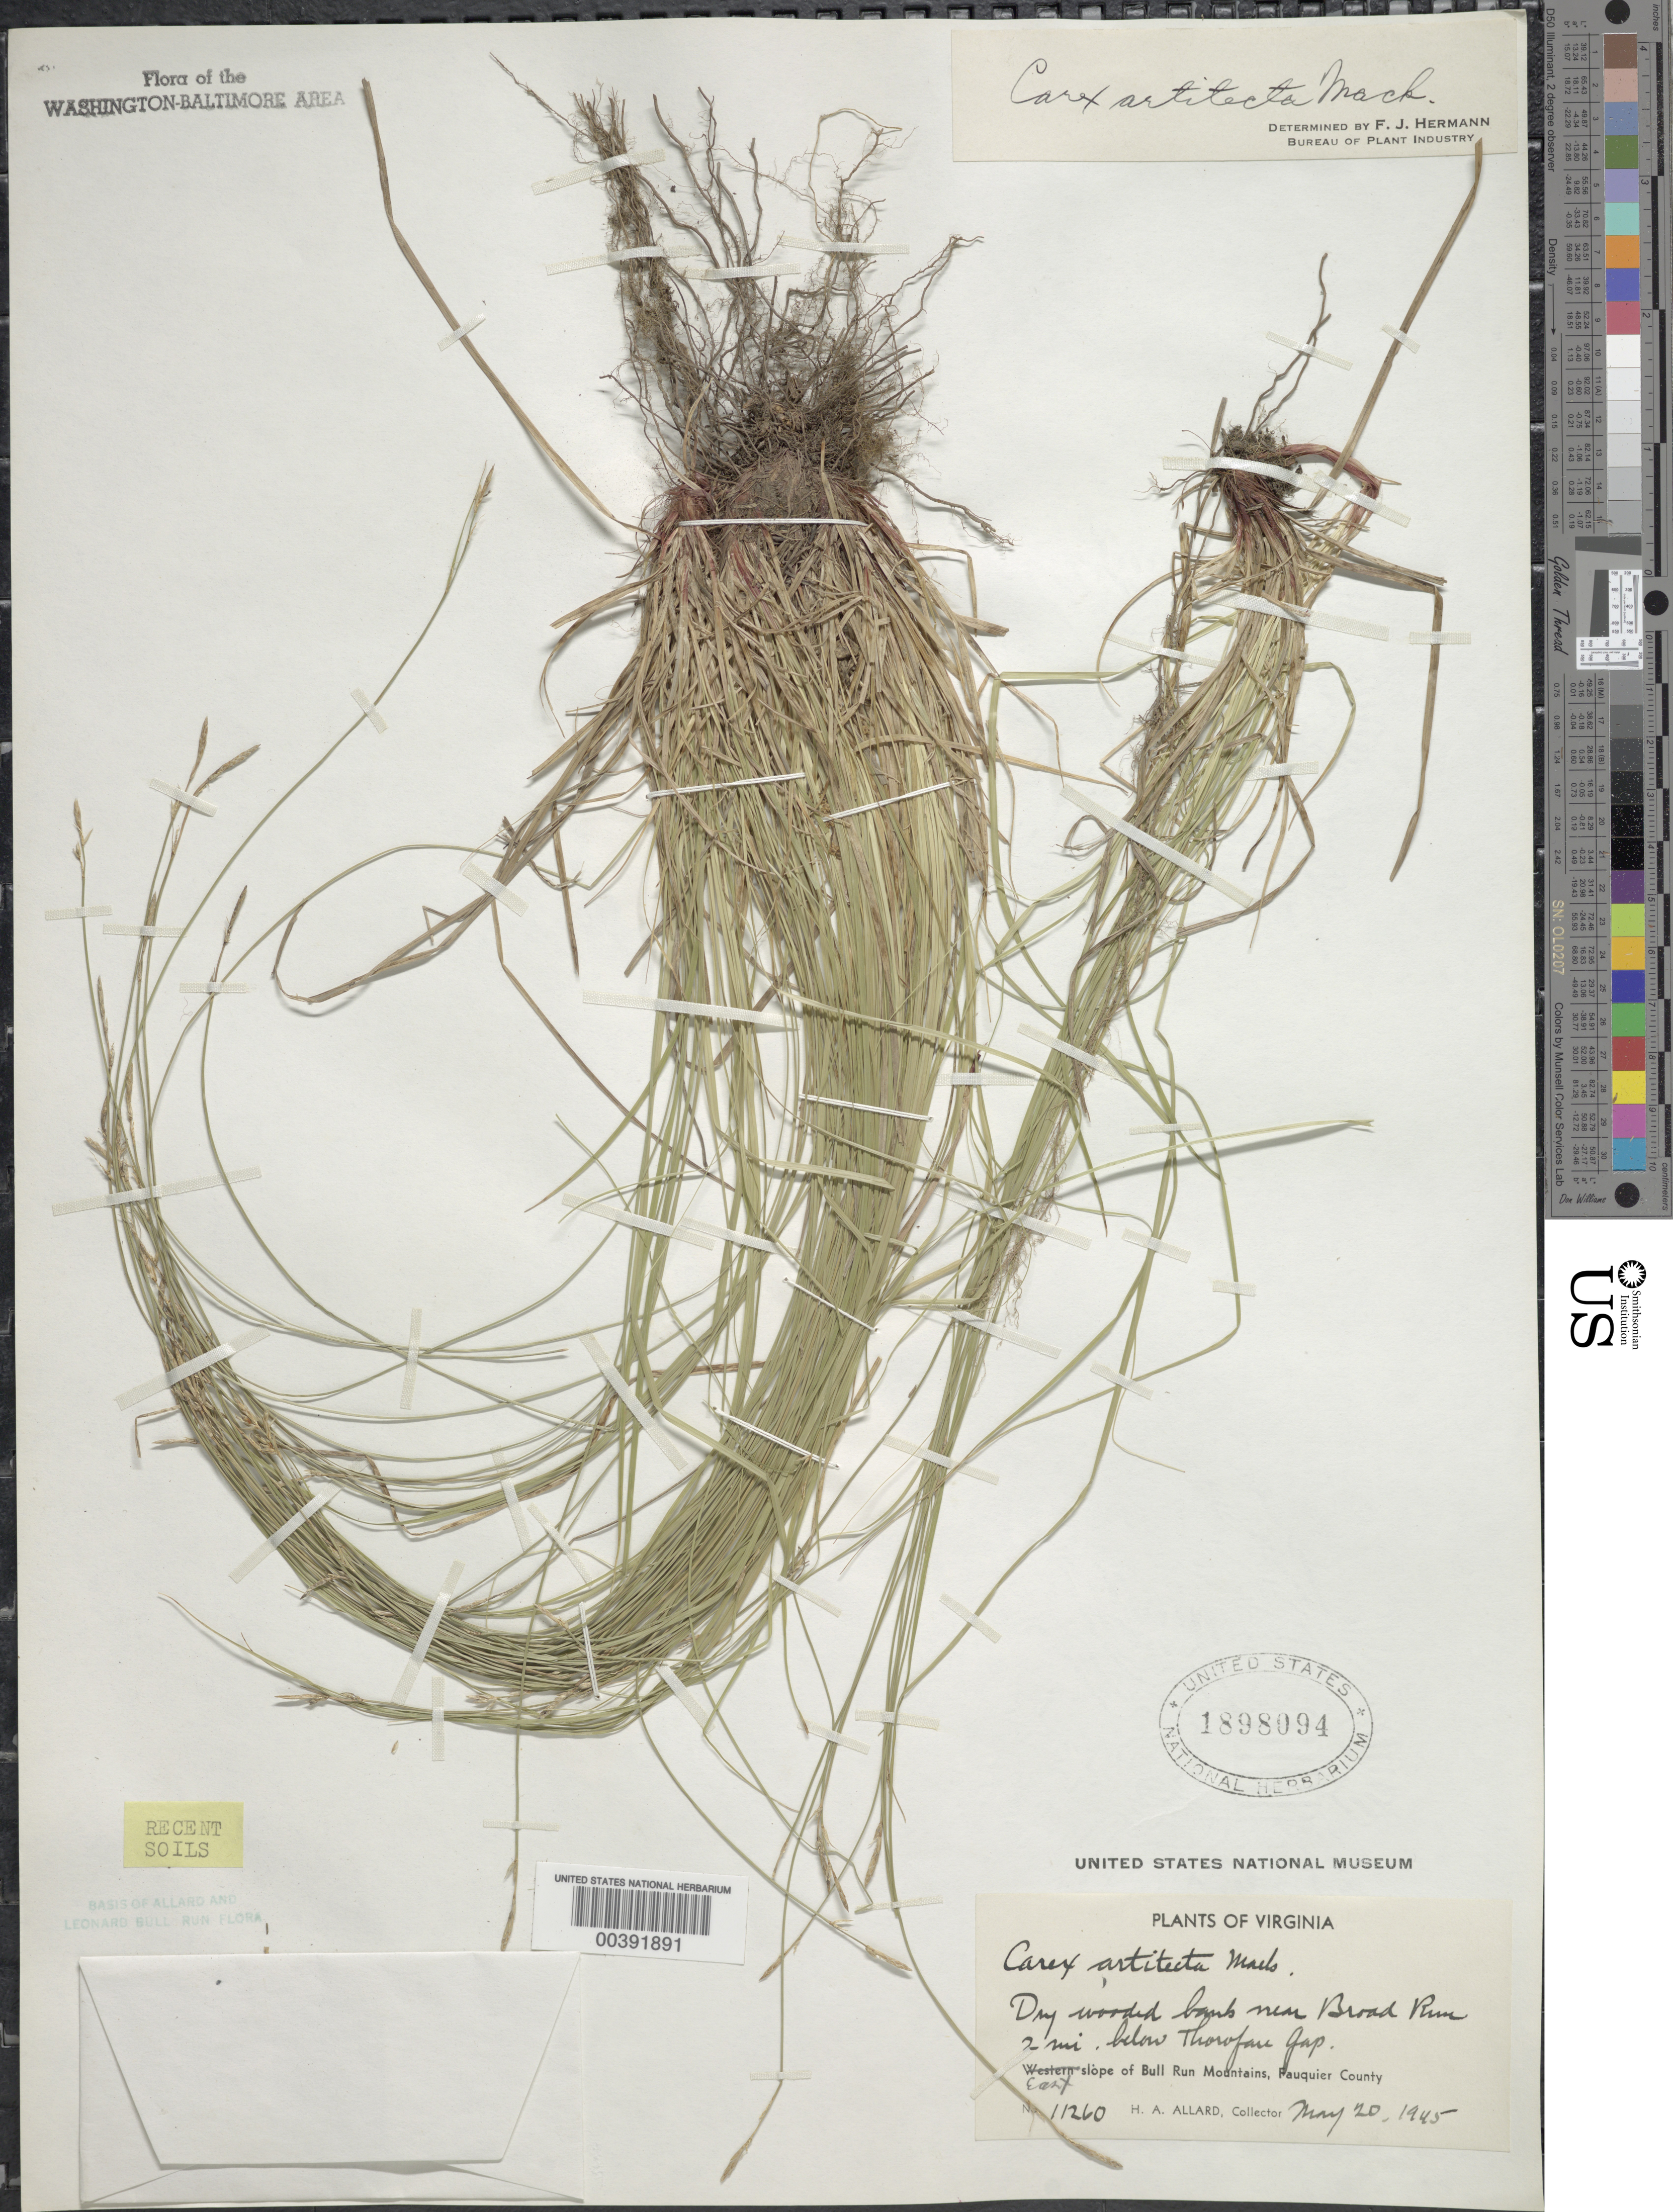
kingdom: Plantae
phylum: Tracheophyta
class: Liliopsida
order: Poales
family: Cyperaceae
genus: Carex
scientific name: Carex albicans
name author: Willd. ex Spreng.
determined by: Shetler, Stanwyn G., (US), NMNH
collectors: H. A. Allard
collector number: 11260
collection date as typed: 20 May 1945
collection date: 1945-05-20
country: United States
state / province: Virginia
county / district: Fauquier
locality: Broad Run below Thorofare Gap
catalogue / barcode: US 1898094